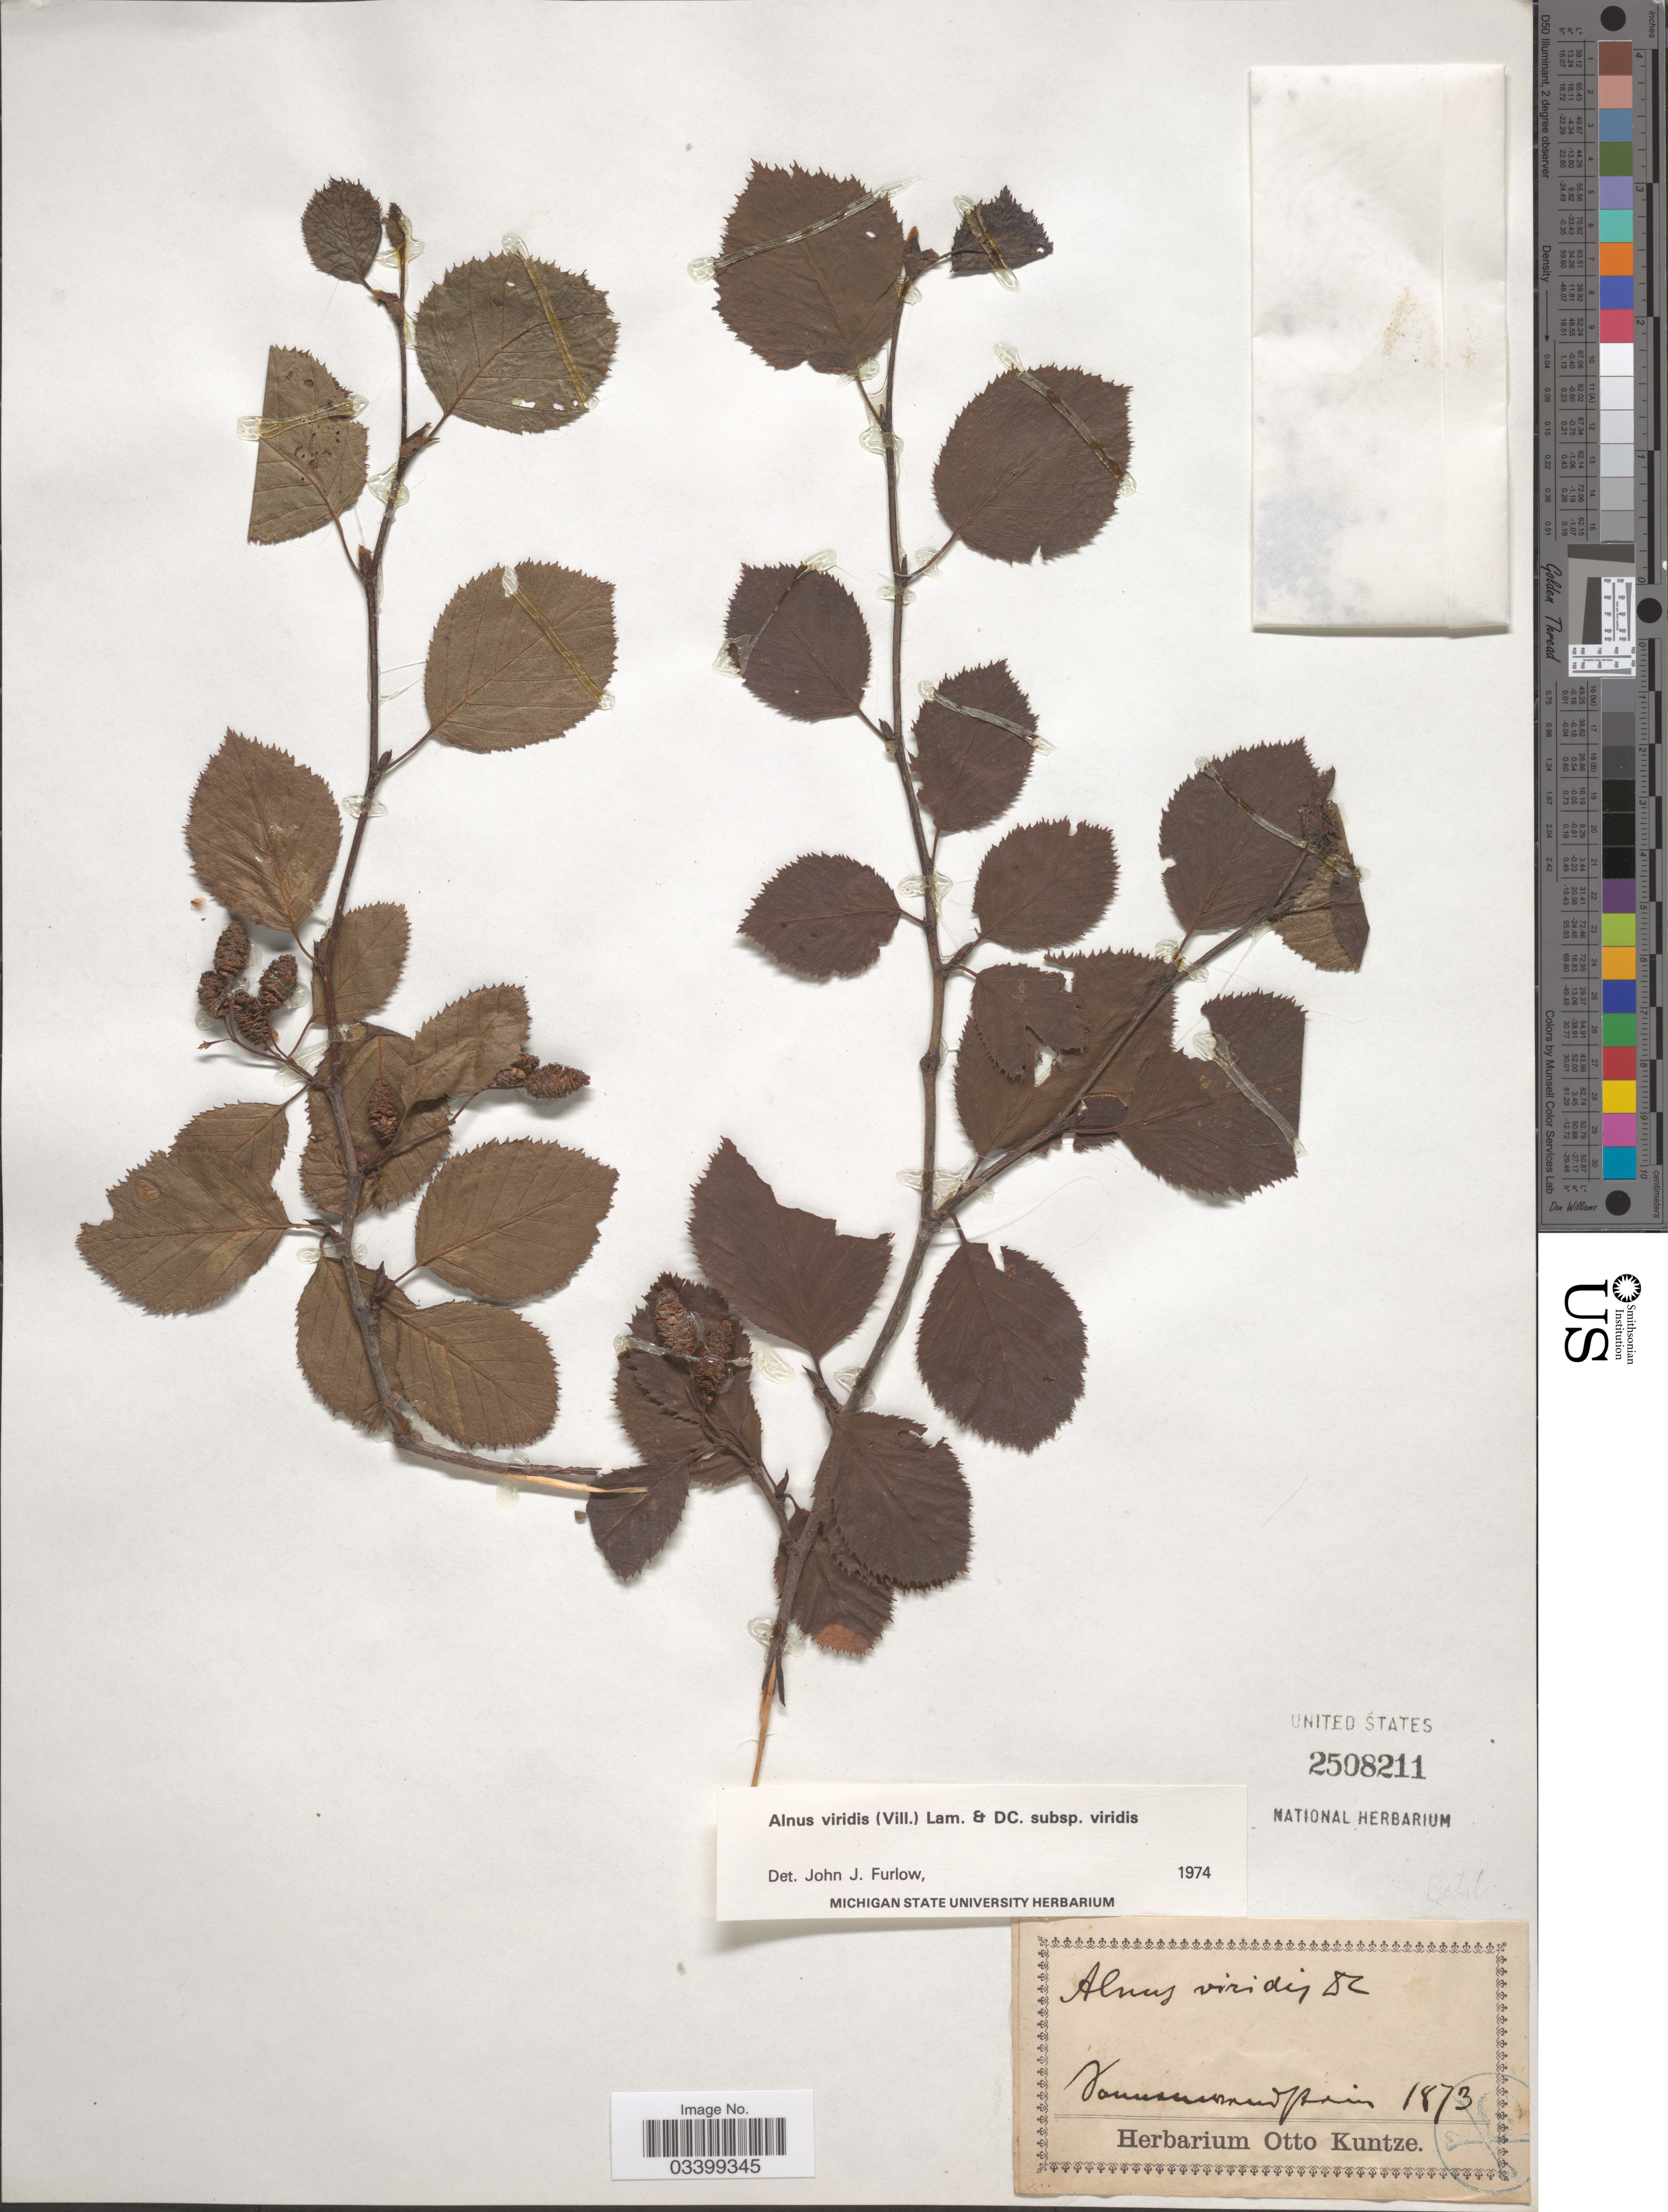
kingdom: Plantae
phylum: Tracheophyta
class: Magnoliopsida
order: Fagales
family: Betulaceae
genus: Alnus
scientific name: Alnus viridis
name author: (Chaix) DC.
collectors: ex herb. Otto Kuntze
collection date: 1873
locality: Vausumond [interpreted] prairie [interpreted].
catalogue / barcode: US 2508211